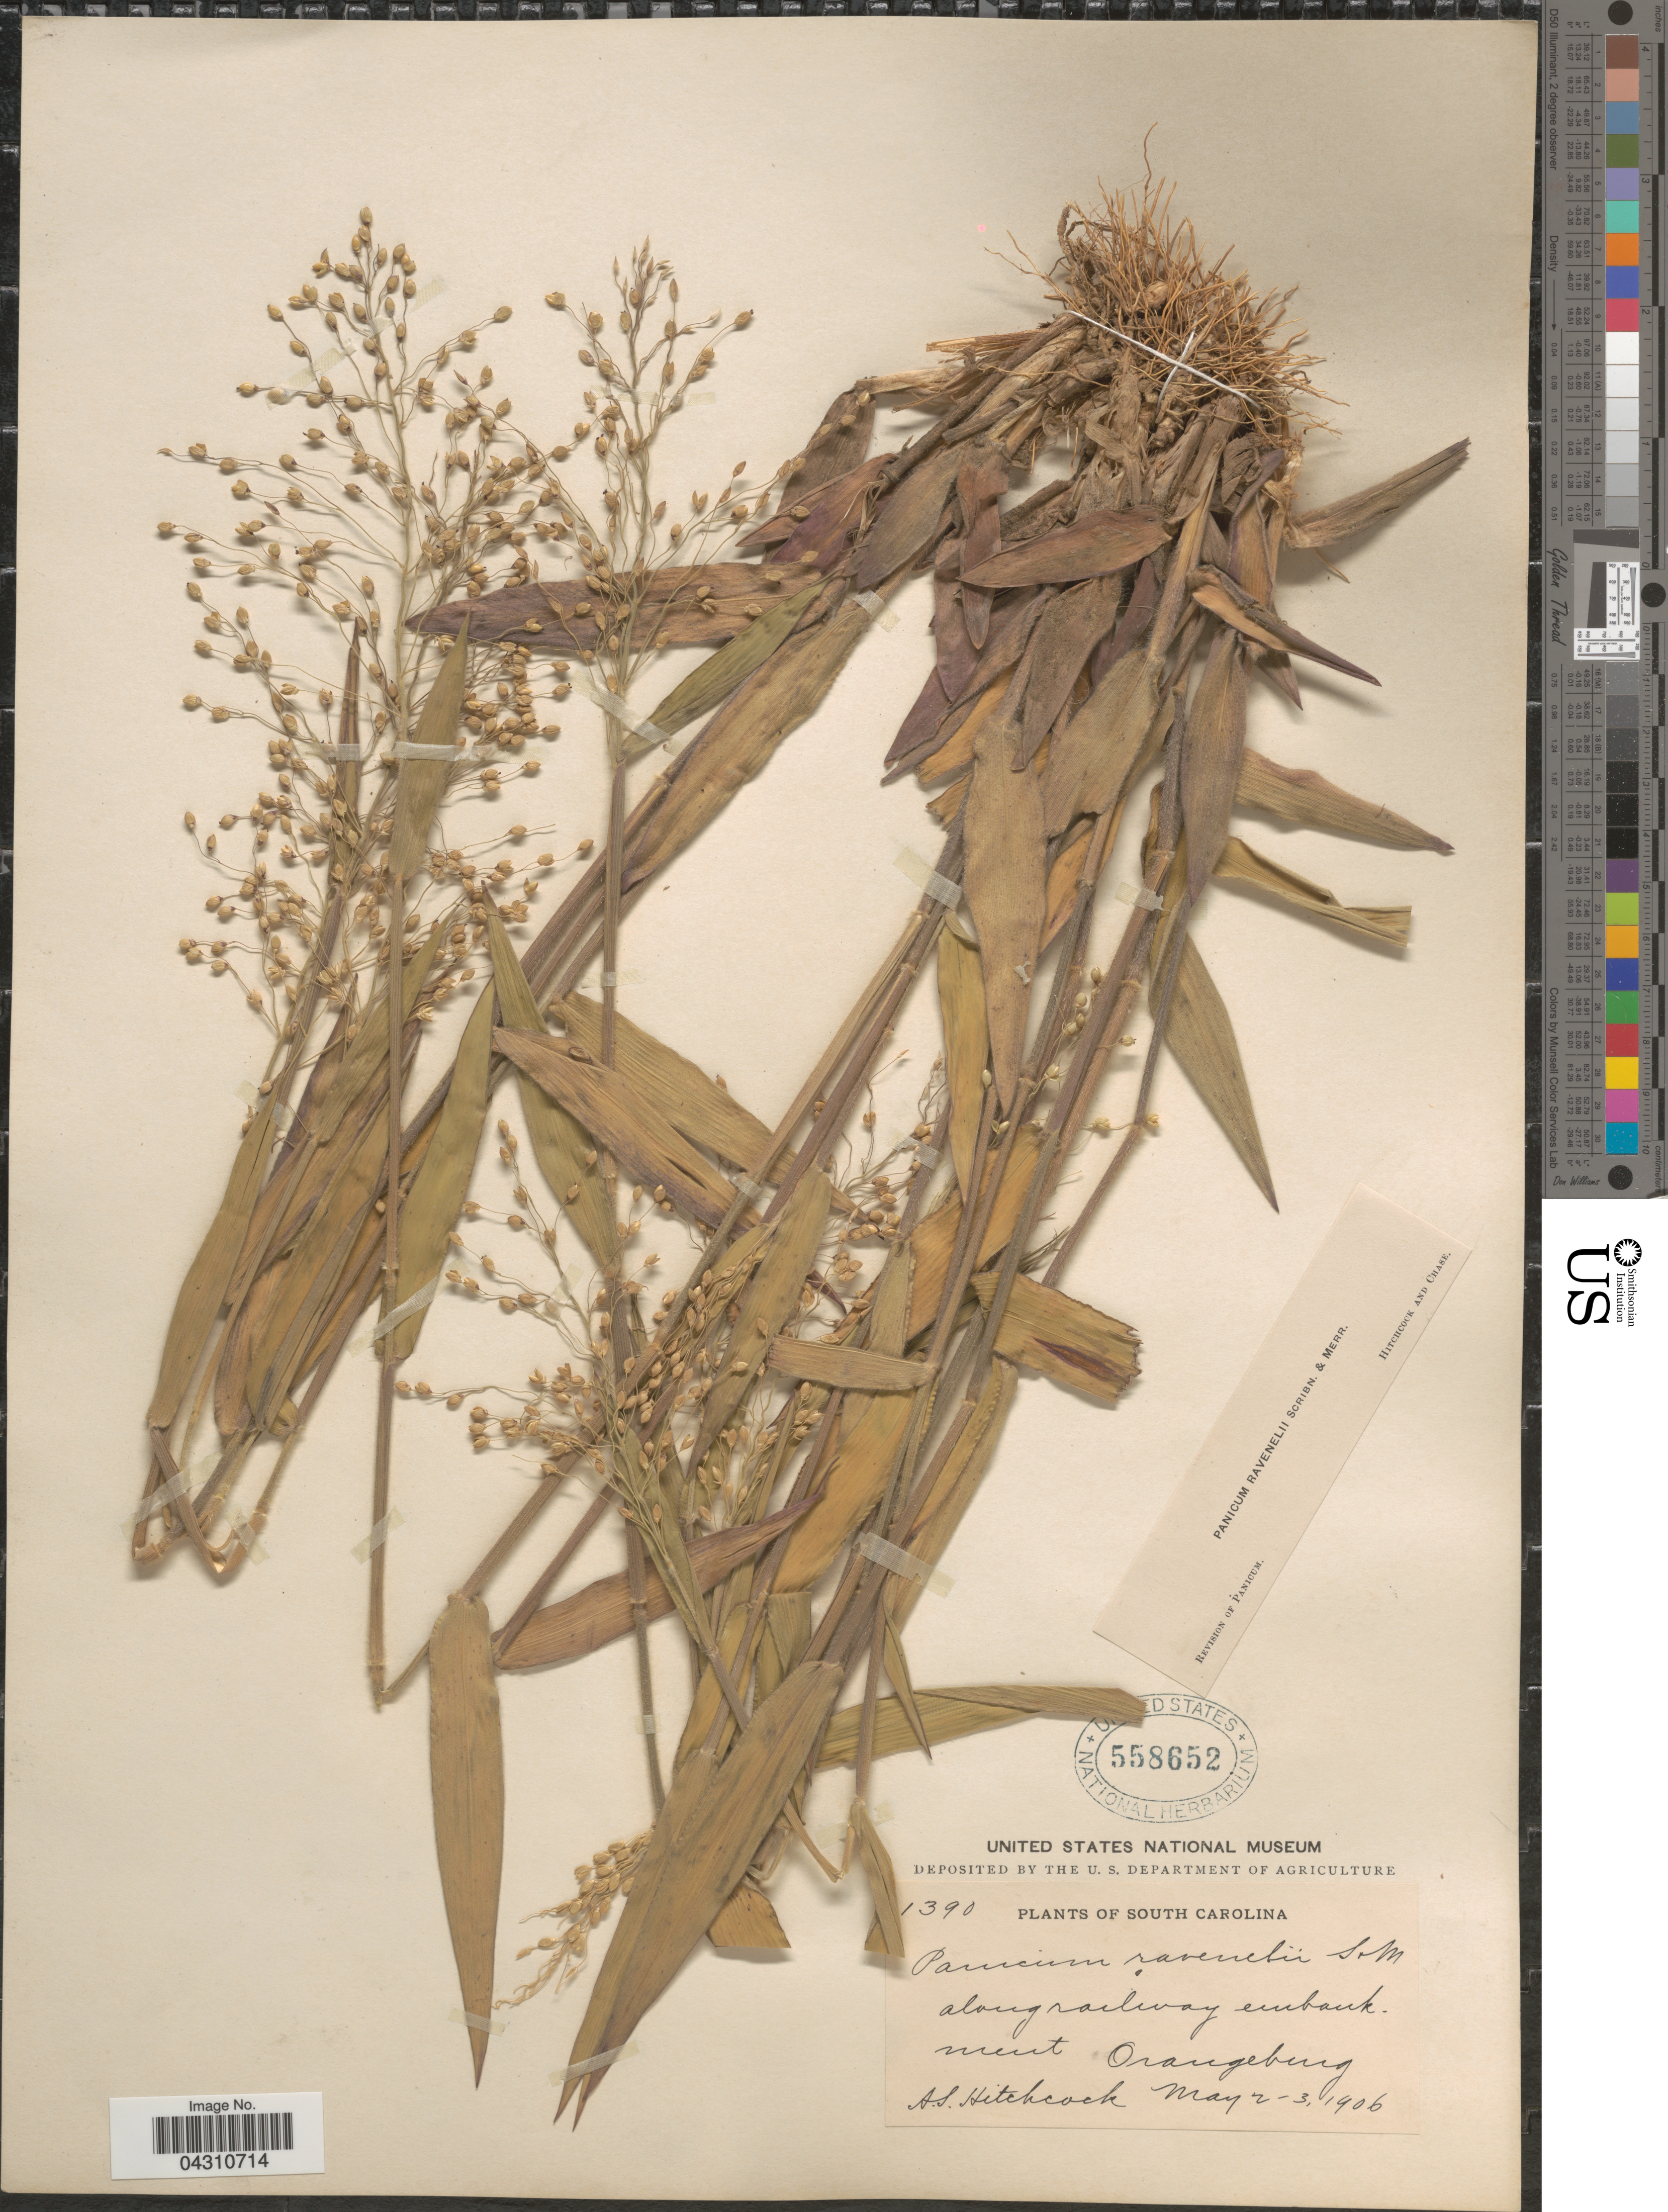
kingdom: Plantae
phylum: Tracheophyta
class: Liliopsida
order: Poales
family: Poaceae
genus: Dichanthelium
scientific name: Dichanthelium ravenelii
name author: (Scribn. & Merr.) Gould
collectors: A. S. Hitchcock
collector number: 1390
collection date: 1906-05-02/1906-05-03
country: United States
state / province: South Carolina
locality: Along railway embankment. Orangeburg.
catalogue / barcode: US 558652